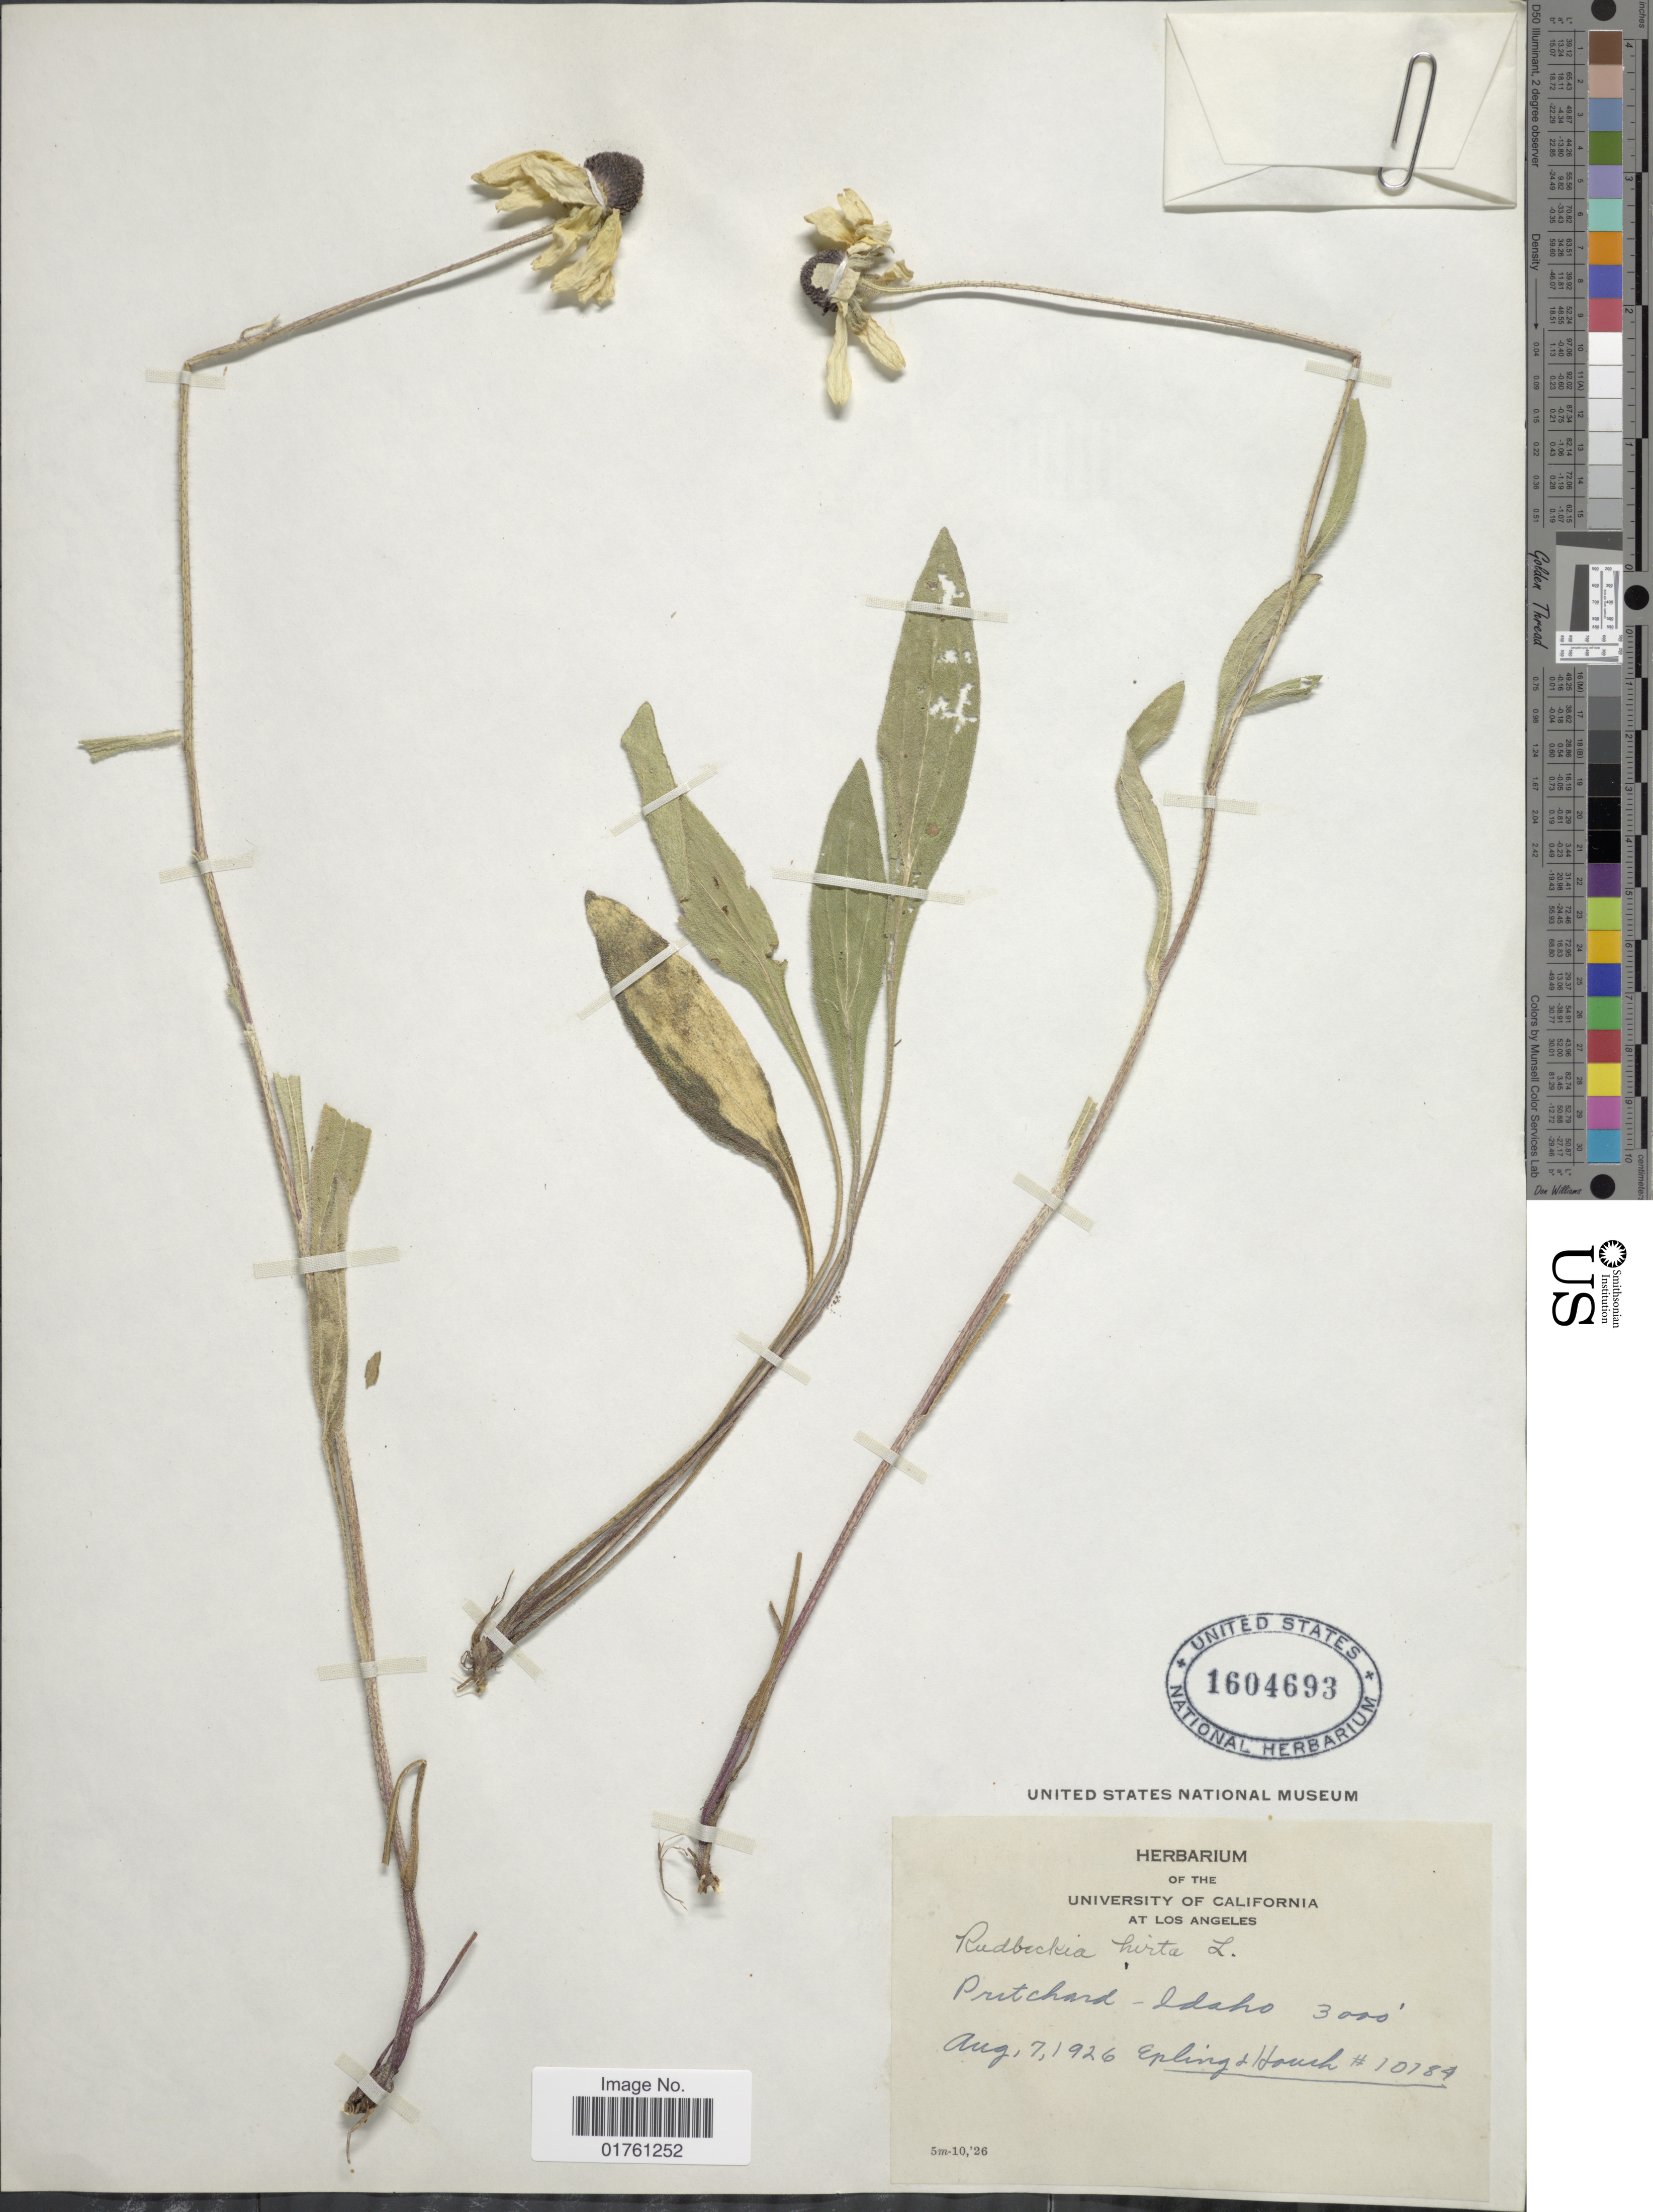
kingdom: Plantae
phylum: Tracheophyta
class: Magnoliopsida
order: Asterales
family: Asteraceae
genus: Rudbeckia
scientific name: Rudbeckia hirta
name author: L.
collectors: -- Epling & Houch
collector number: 10184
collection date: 1926-08-07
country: United States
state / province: Idaho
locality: Pritchard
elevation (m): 914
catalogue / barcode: US 1604693